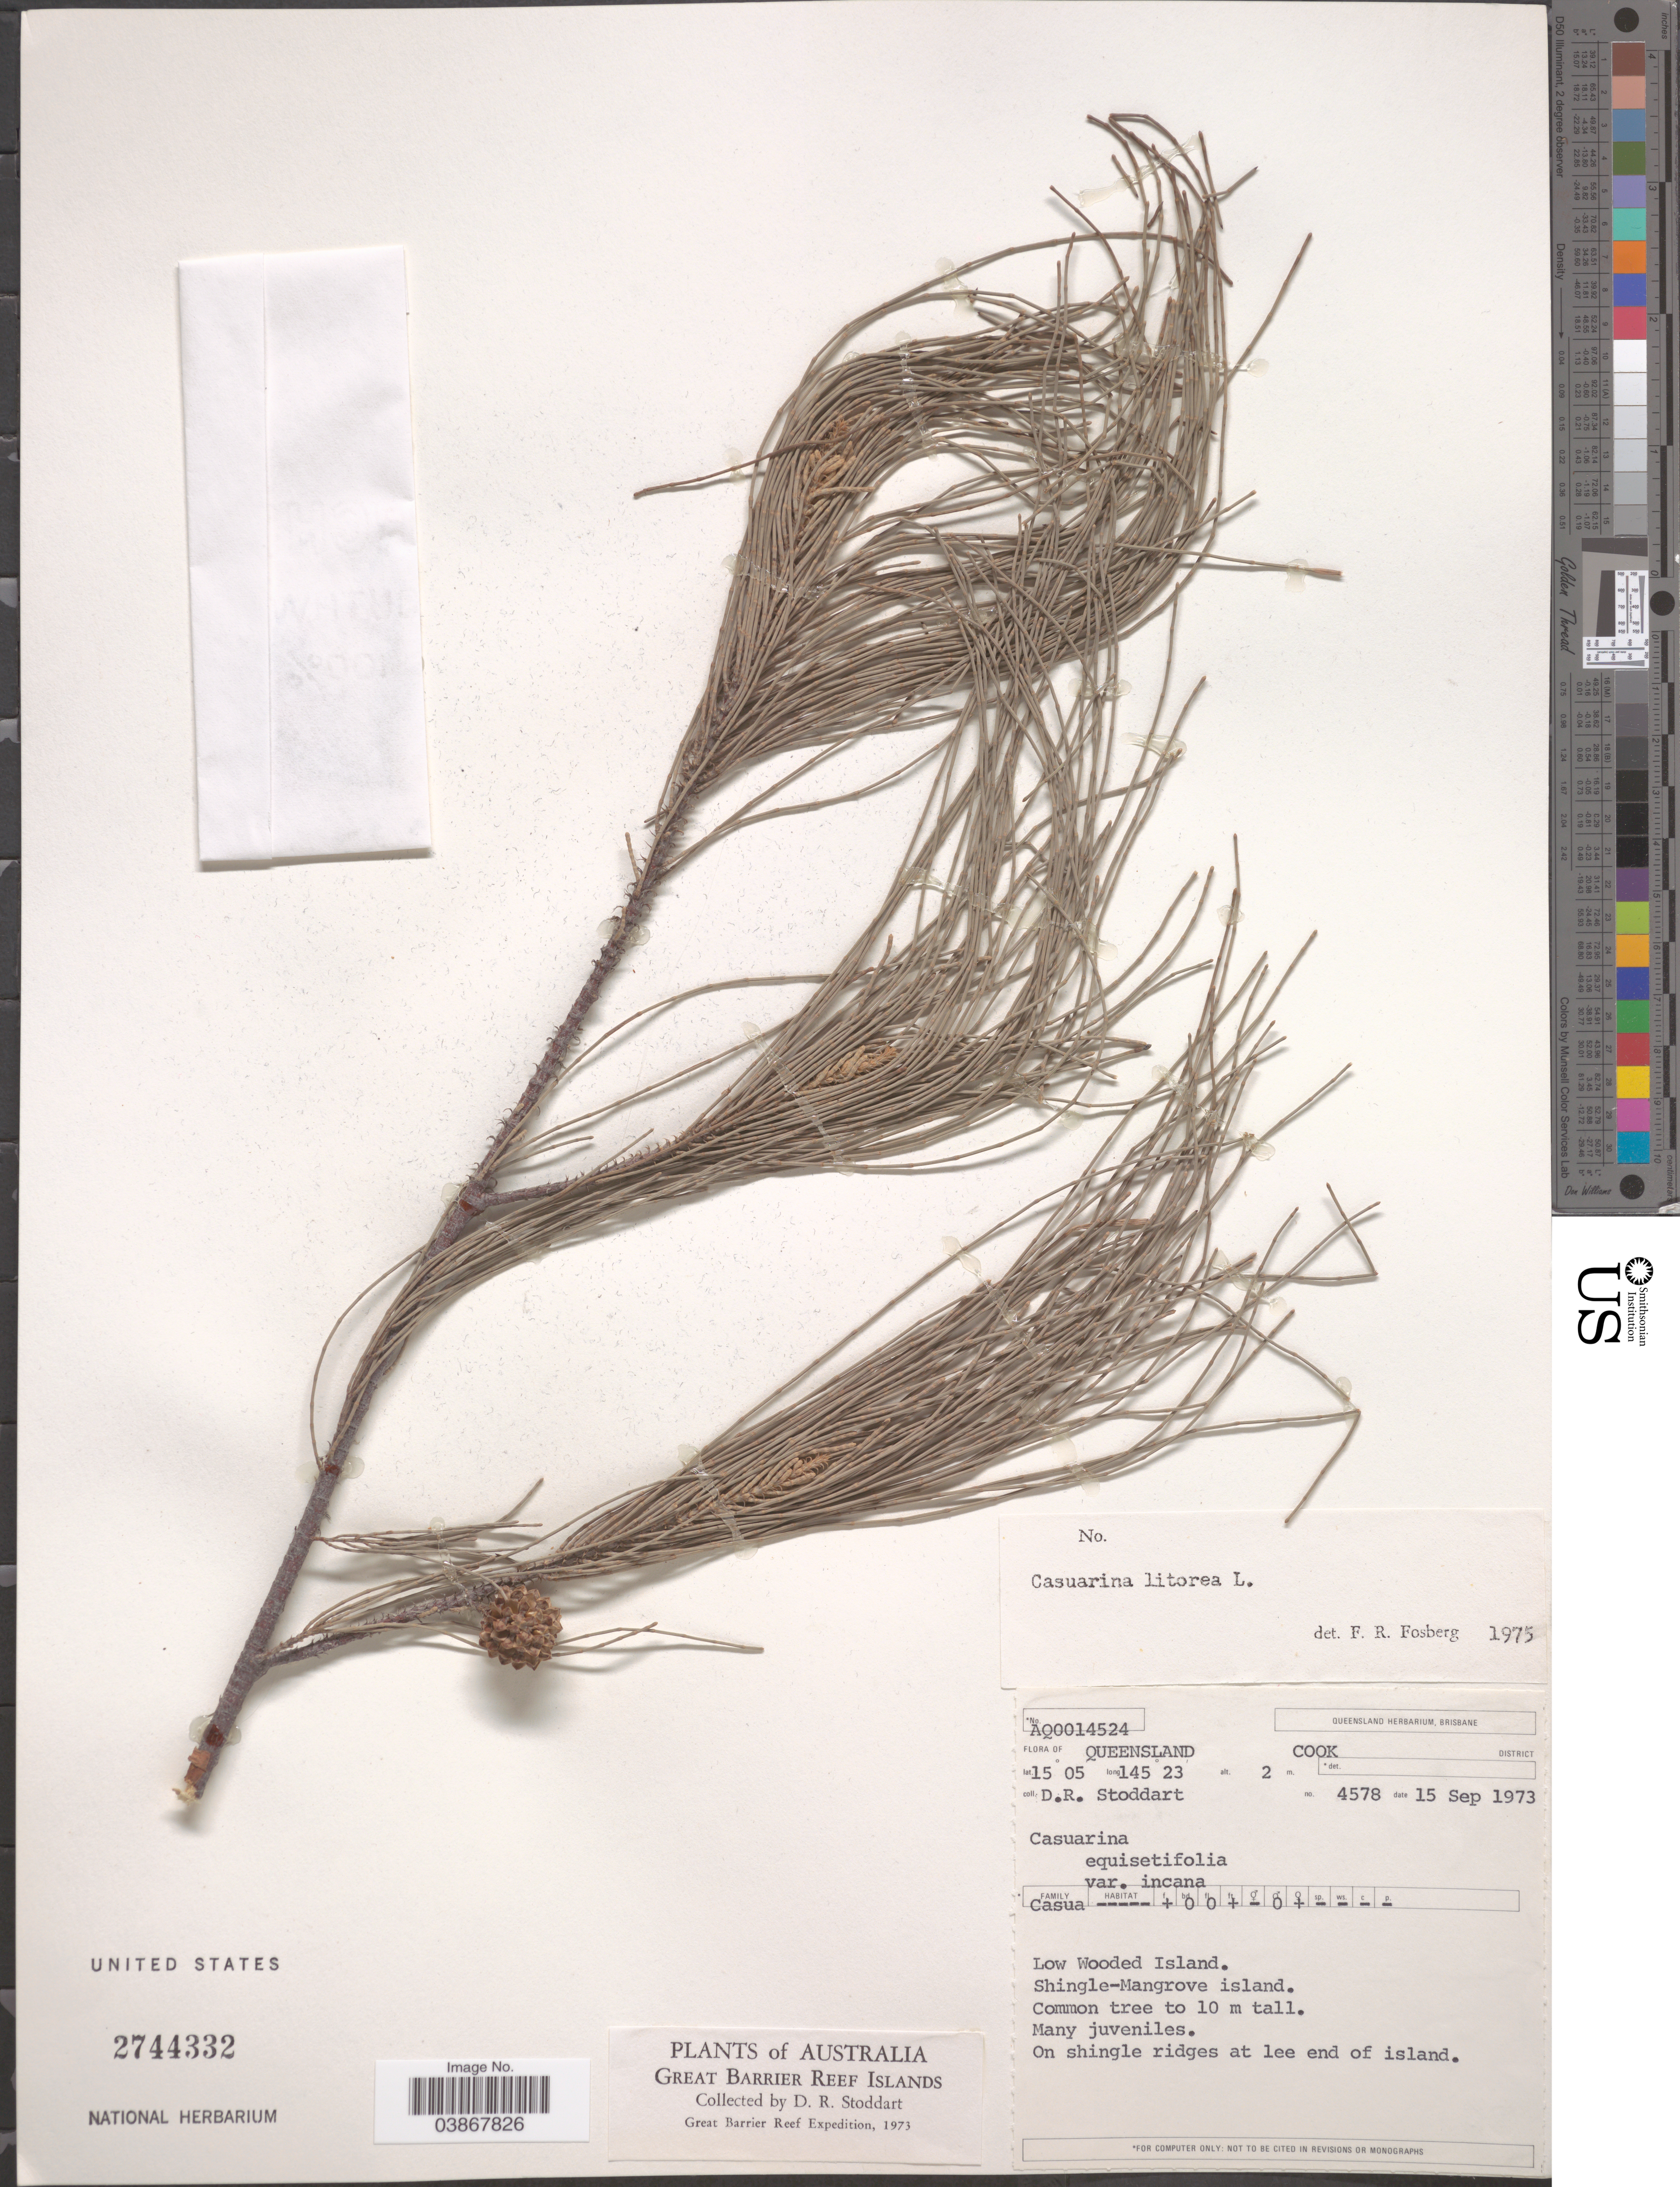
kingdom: Plantae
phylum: Tracheophyta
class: Magnoliopsida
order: Fagales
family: Casuarinaceae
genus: Casuarina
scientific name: Casuarina equisetifolia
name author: L.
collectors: D. R. Stoddart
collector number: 4578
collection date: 1973-09-15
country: Australia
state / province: Queensland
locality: Cook District. Low Wooded Island. Shingle-Mangrove island. Great Barrier Reef Islands.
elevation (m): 2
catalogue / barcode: US 2744332